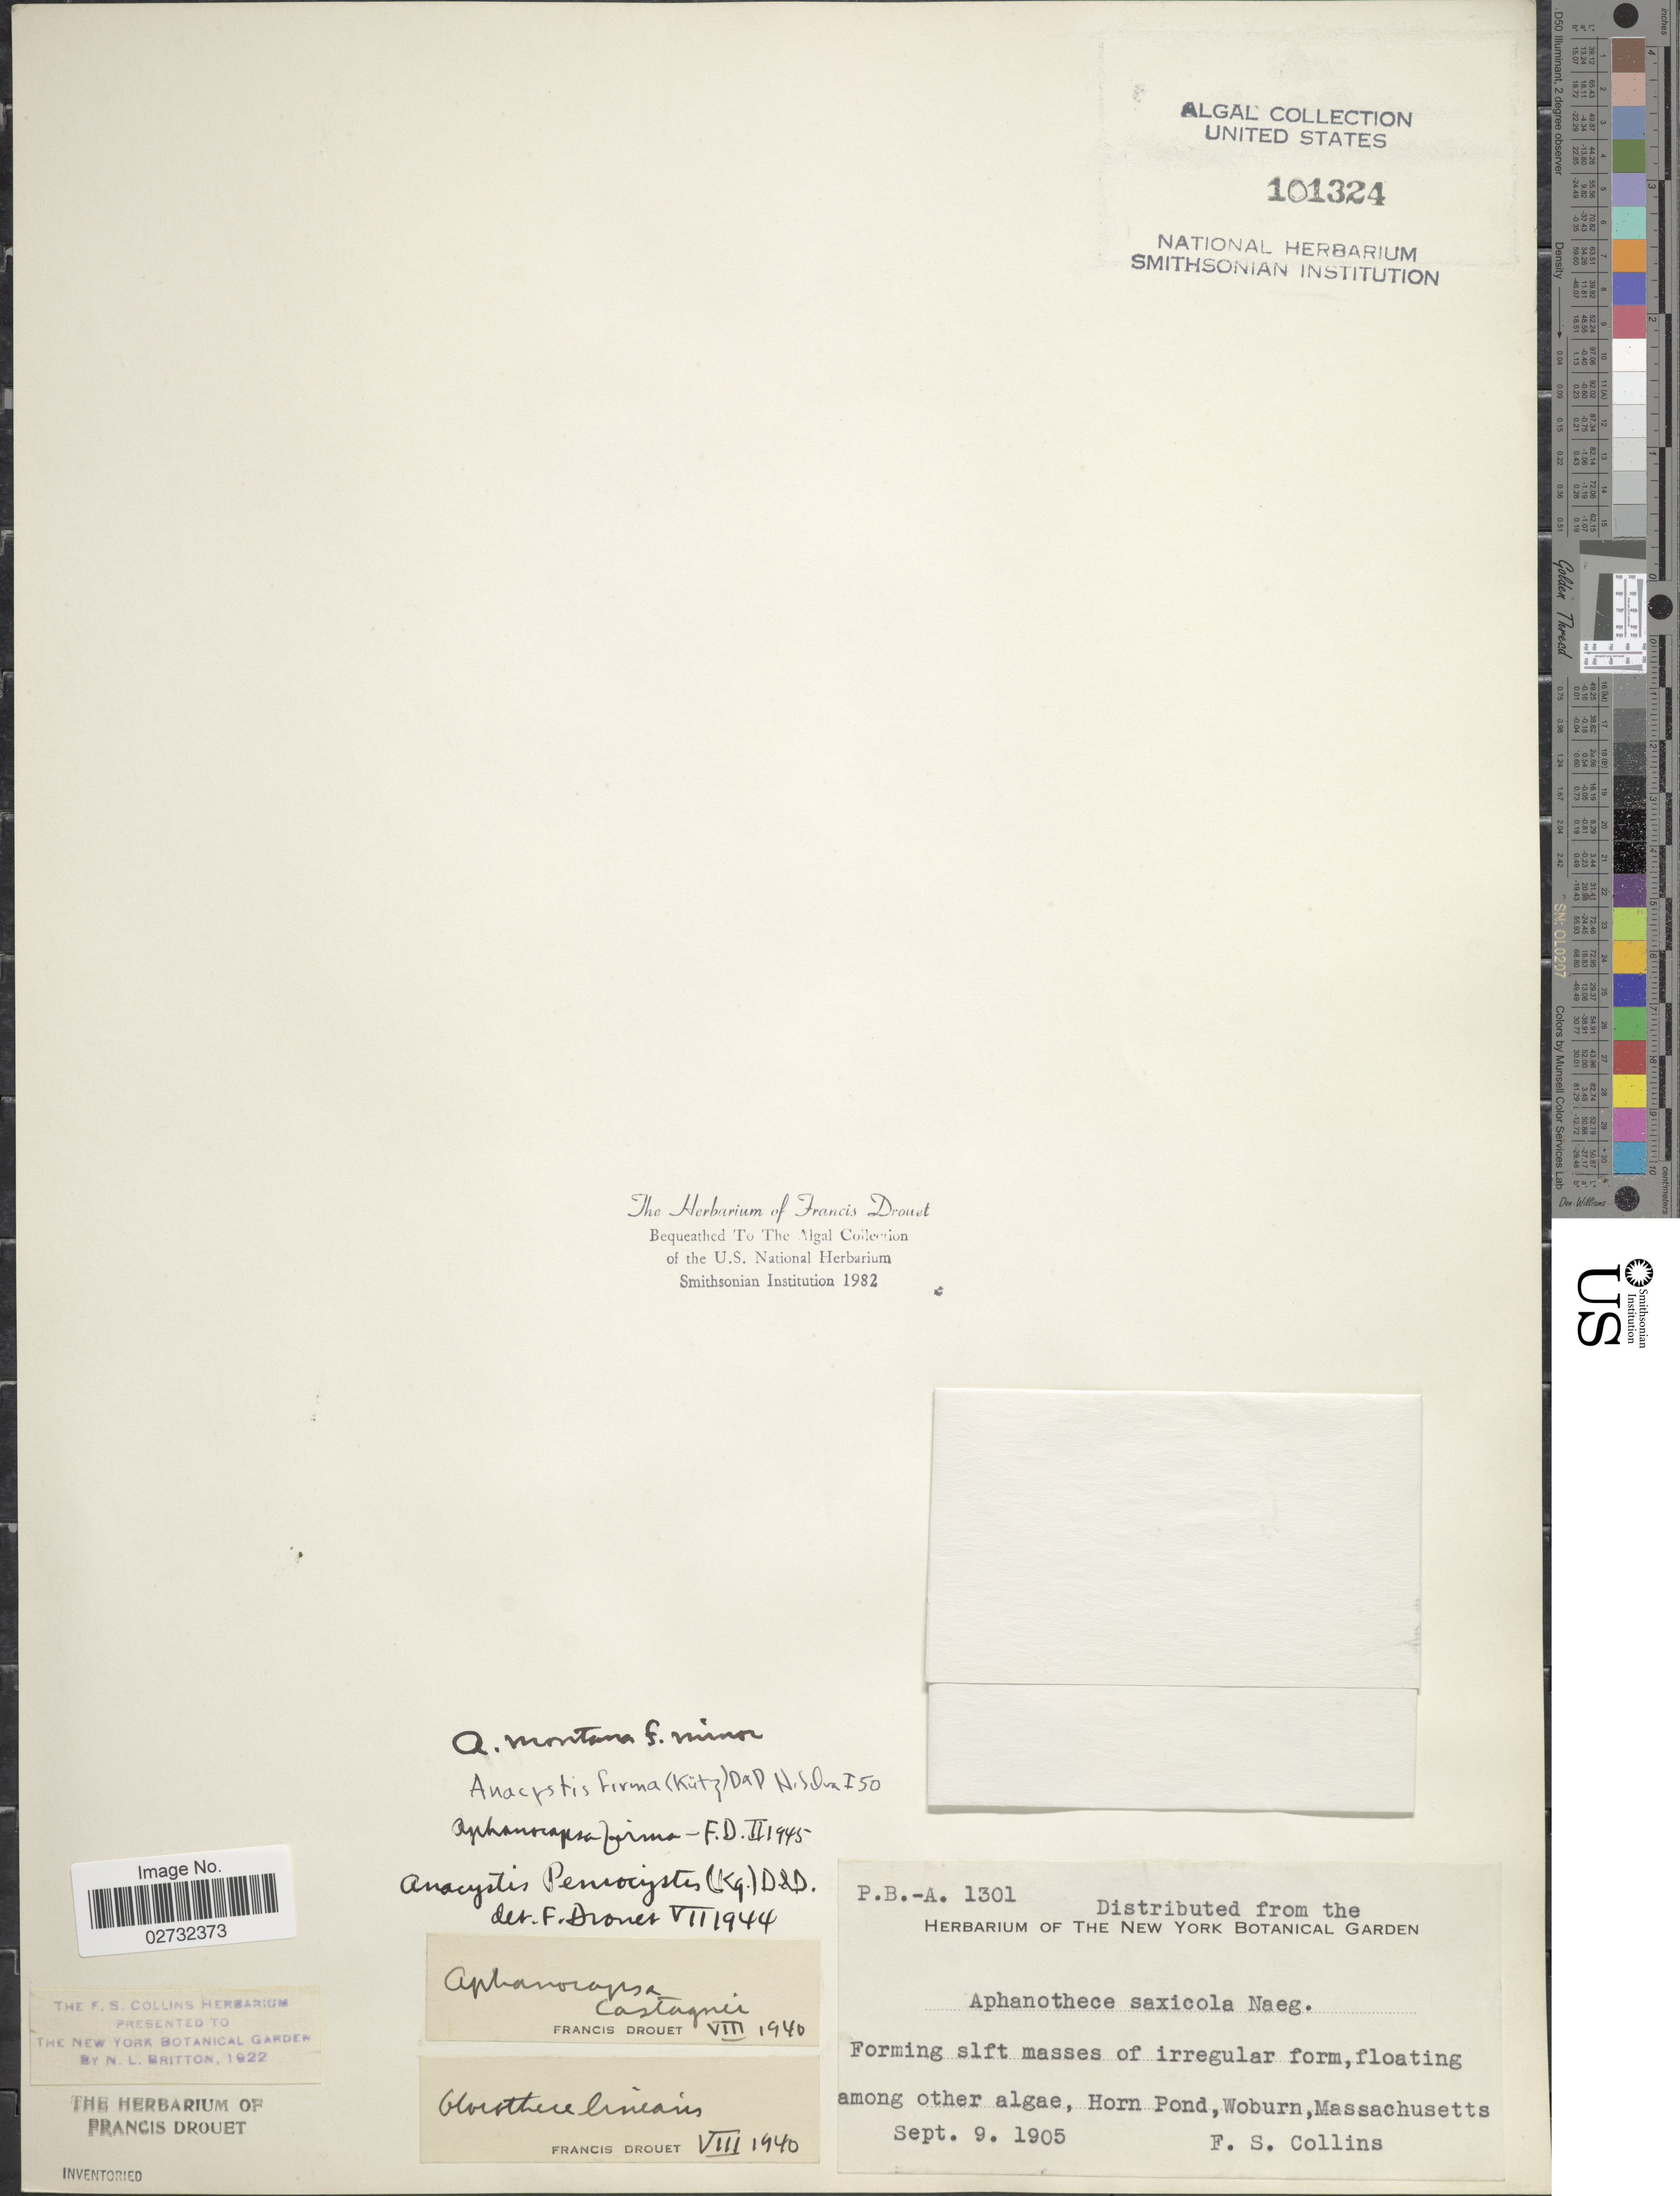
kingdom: Bacteria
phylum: Cyanobacteria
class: Cyanobacteriia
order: Cyanobacteriales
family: Chroococcaceae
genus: Anacystis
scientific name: Anacystis montana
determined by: Drouet, F. E.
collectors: F. Collins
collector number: PB-A 1301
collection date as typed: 09 Sep 1905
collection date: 1905-09-09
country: United States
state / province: Massachusetts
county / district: Middlesex County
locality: Horn Pond, Woburn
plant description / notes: Collins, Holden & Setchell, Phycotheca Boreali-Americana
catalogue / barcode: US 101324